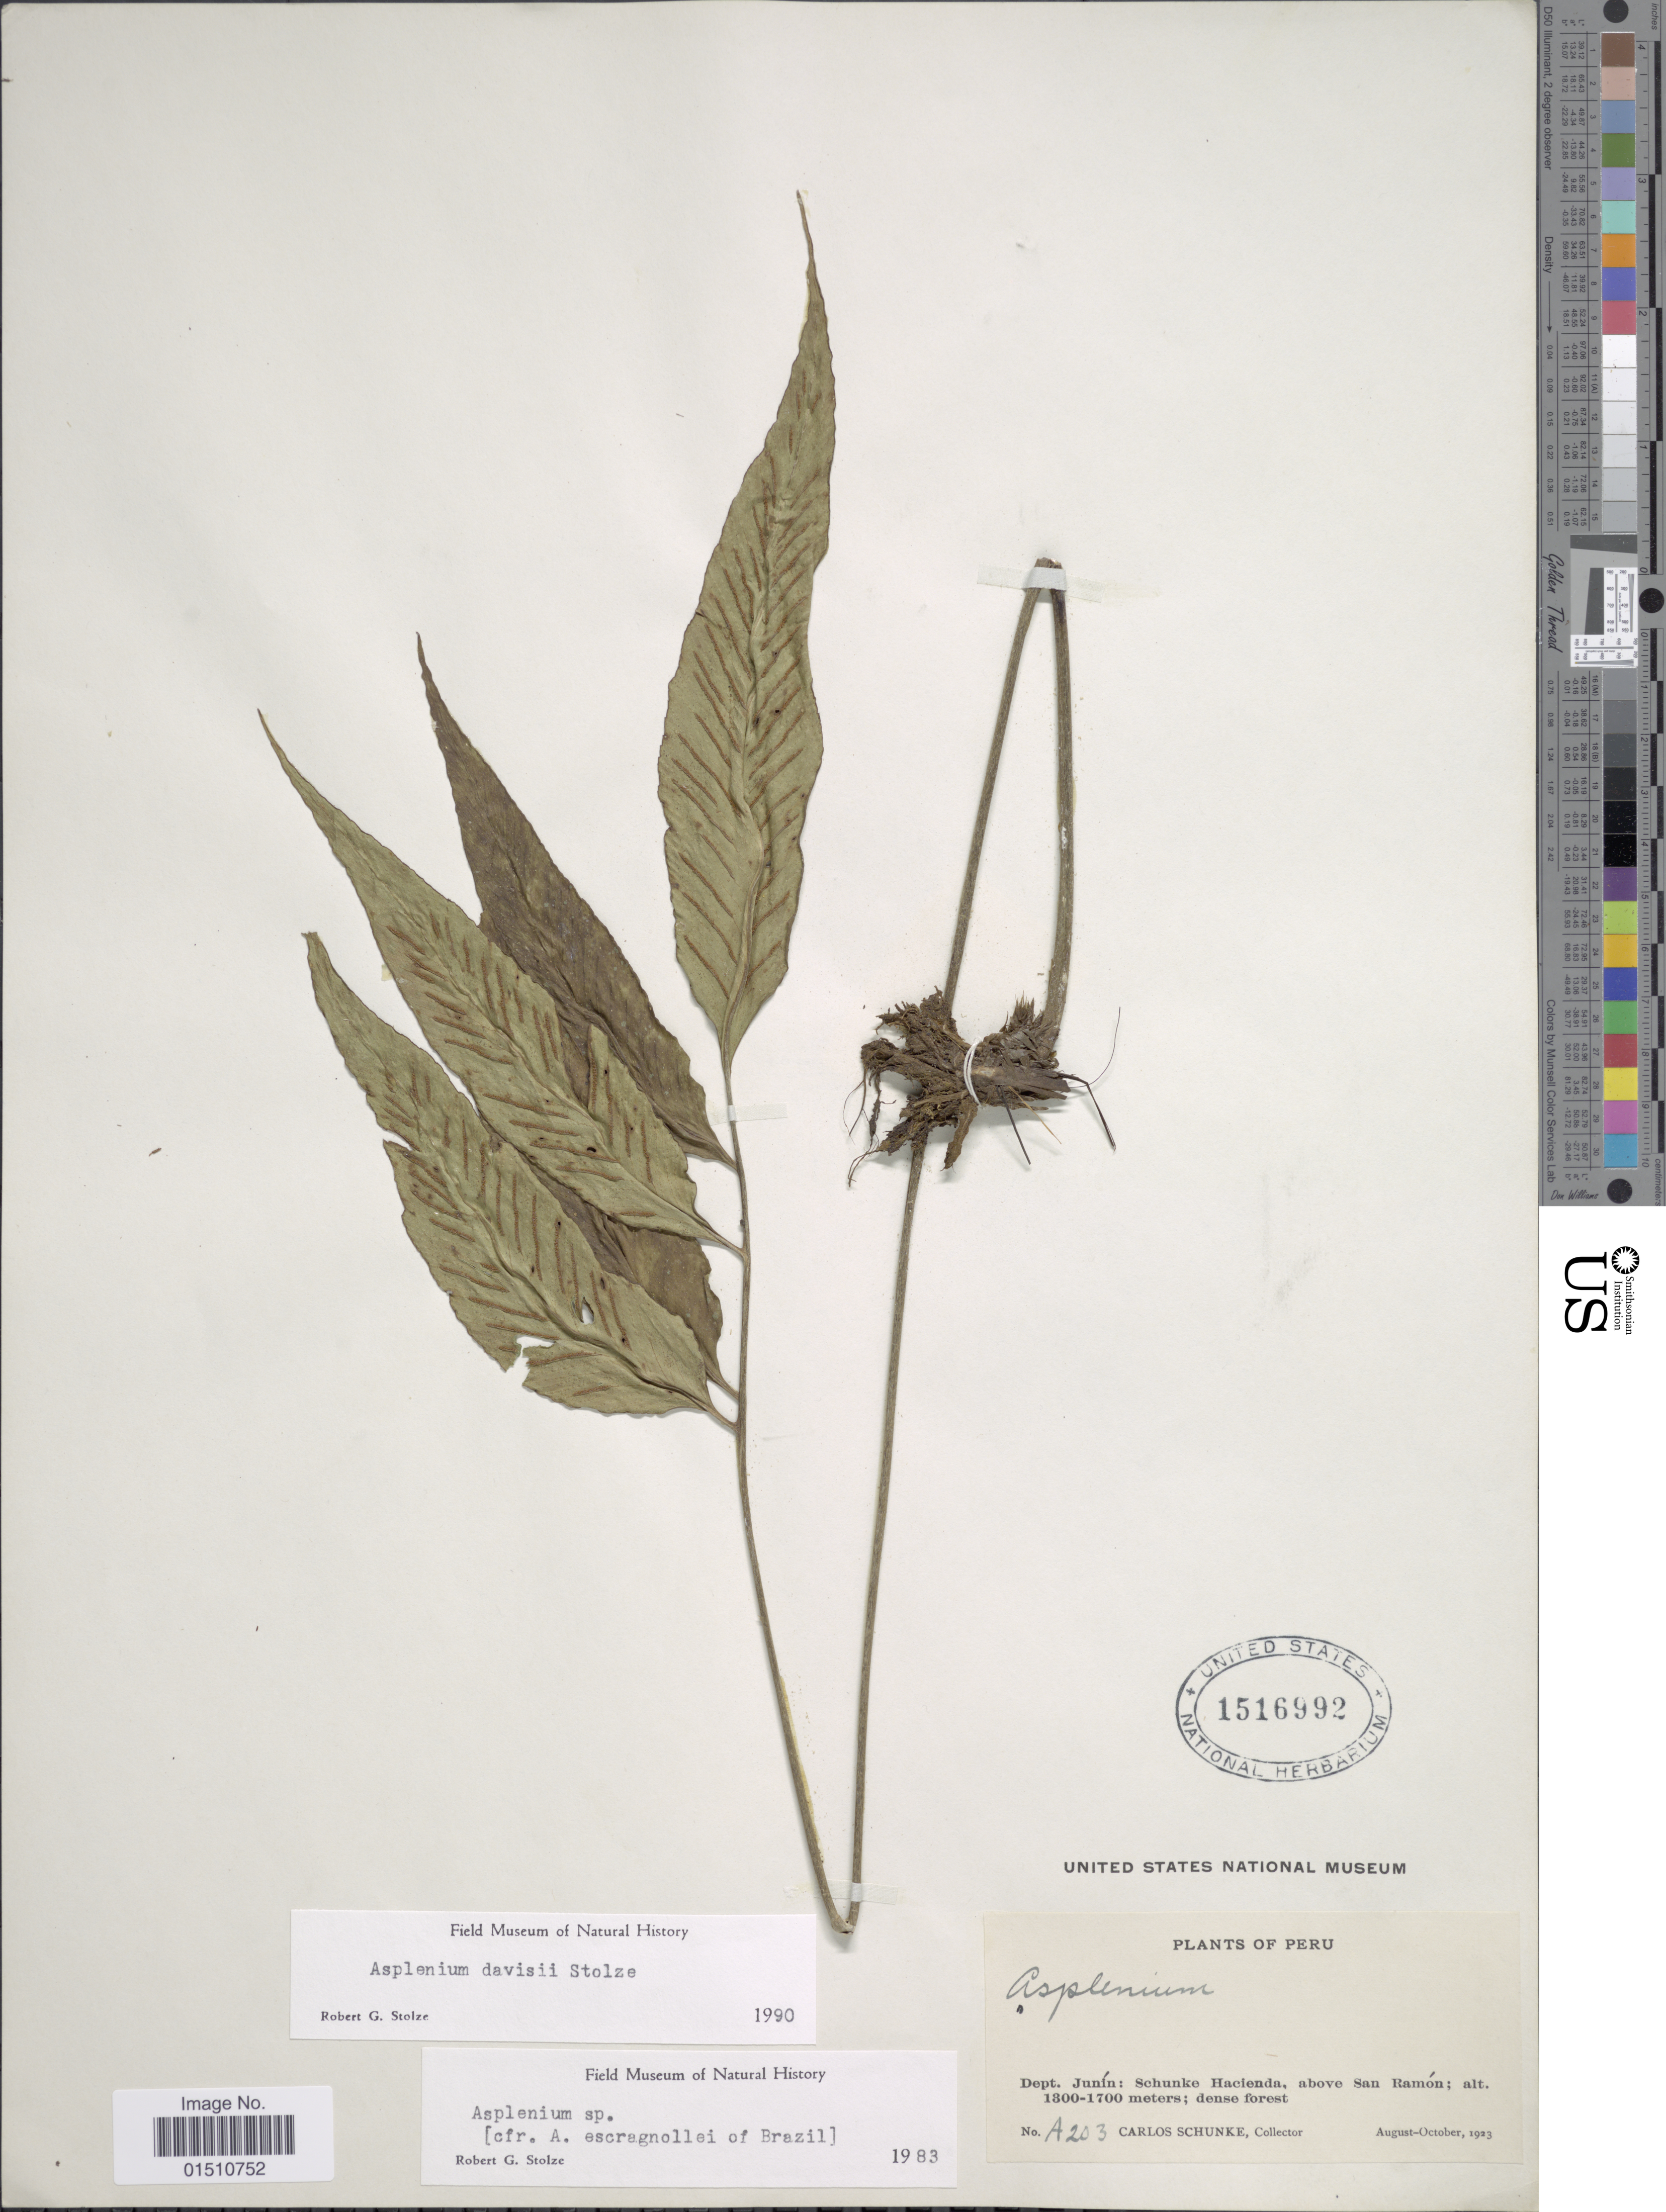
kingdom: Plantae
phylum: Tracheophyta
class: Polypodiopsida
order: Polypodiales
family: Aspleniaceae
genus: Asplenium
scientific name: Asplenium davisii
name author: Stolze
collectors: C. Schunke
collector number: A203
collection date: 1923-08/1923-10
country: Peru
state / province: Junín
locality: Peru, Dept. Junin, Schunke Hacienda, above San Ramon.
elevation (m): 1300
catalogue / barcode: US 1516992